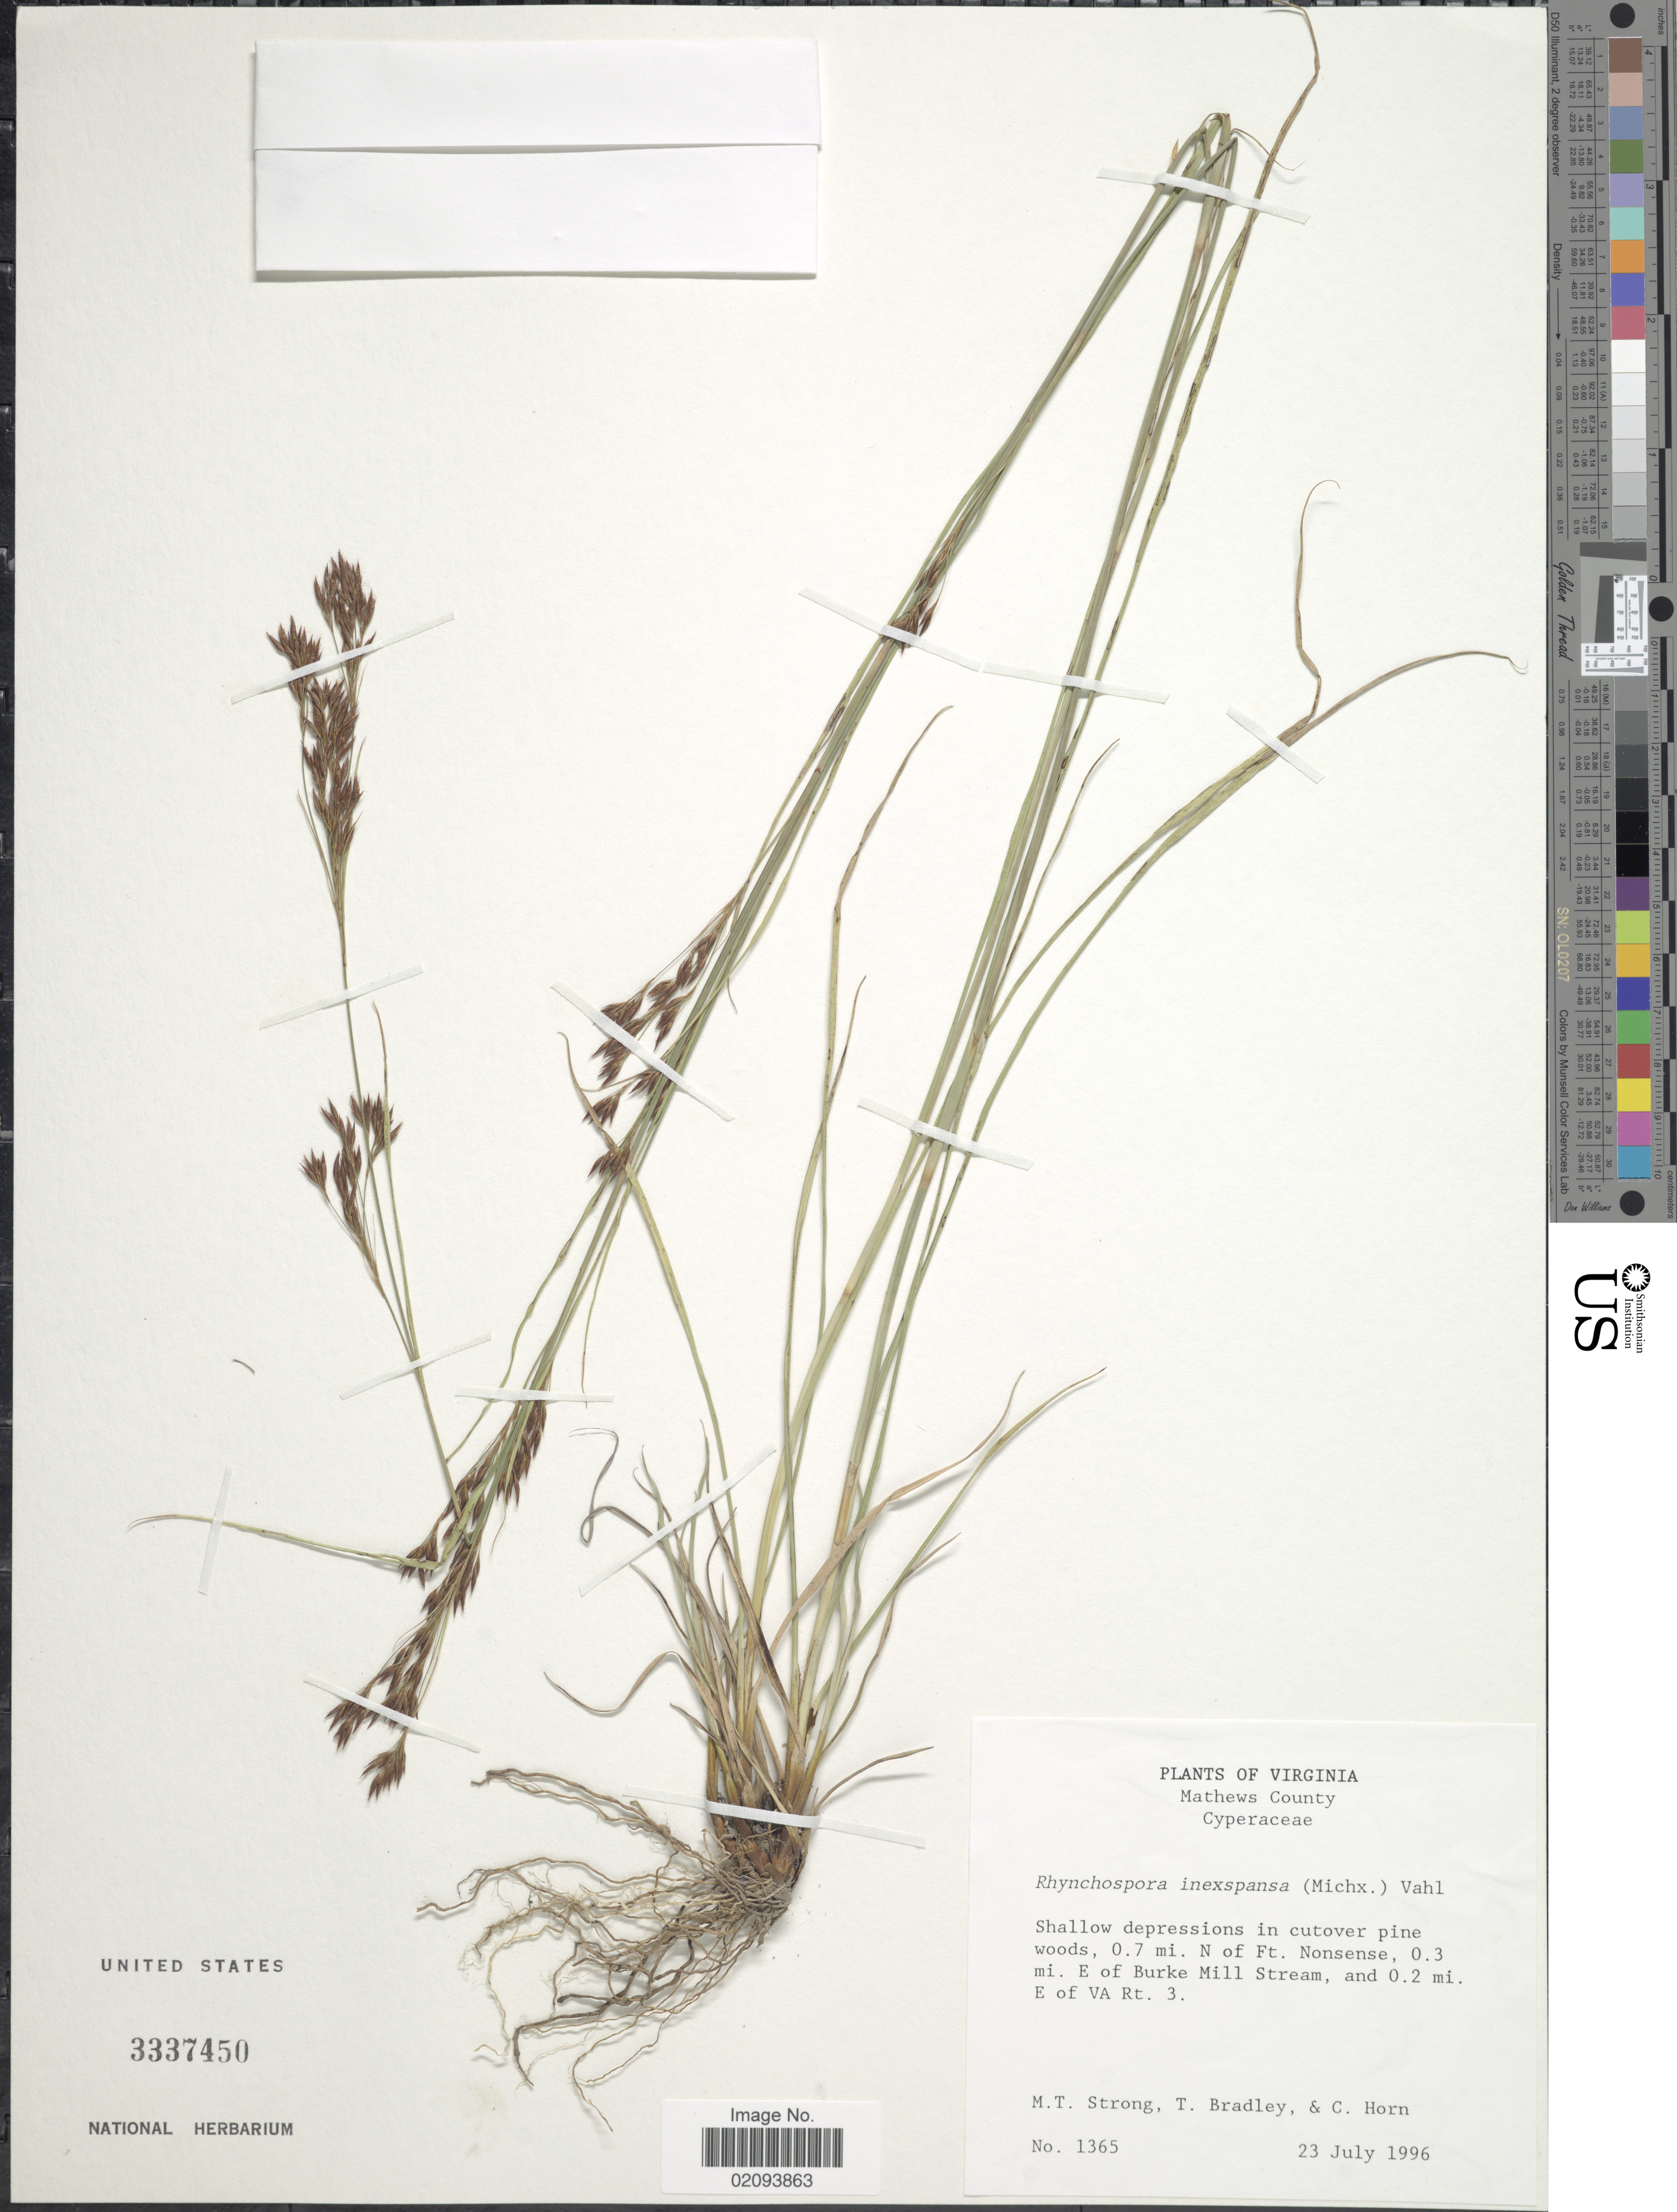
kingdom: Plantae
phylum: Tracheophyta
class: Liliopsida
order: Poales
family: Cyperaceae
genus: Rhynchospora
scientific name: Rhynchospora inexpansa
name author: (Michx.) Vahl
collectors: M. T. Strong, T. Bradley & C. Horn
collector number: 1365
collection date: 1996-07-23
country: United States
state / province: Virginia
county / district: Mathews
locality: Mathews County. Shallow depressions in cutover pine woods, 0.7 mi. N of Ft. Nonsense, 0.3 mi. E of Burke Mill Stream, and 0.2 mi. E of VA Rt. 3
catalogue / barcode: US 3337450